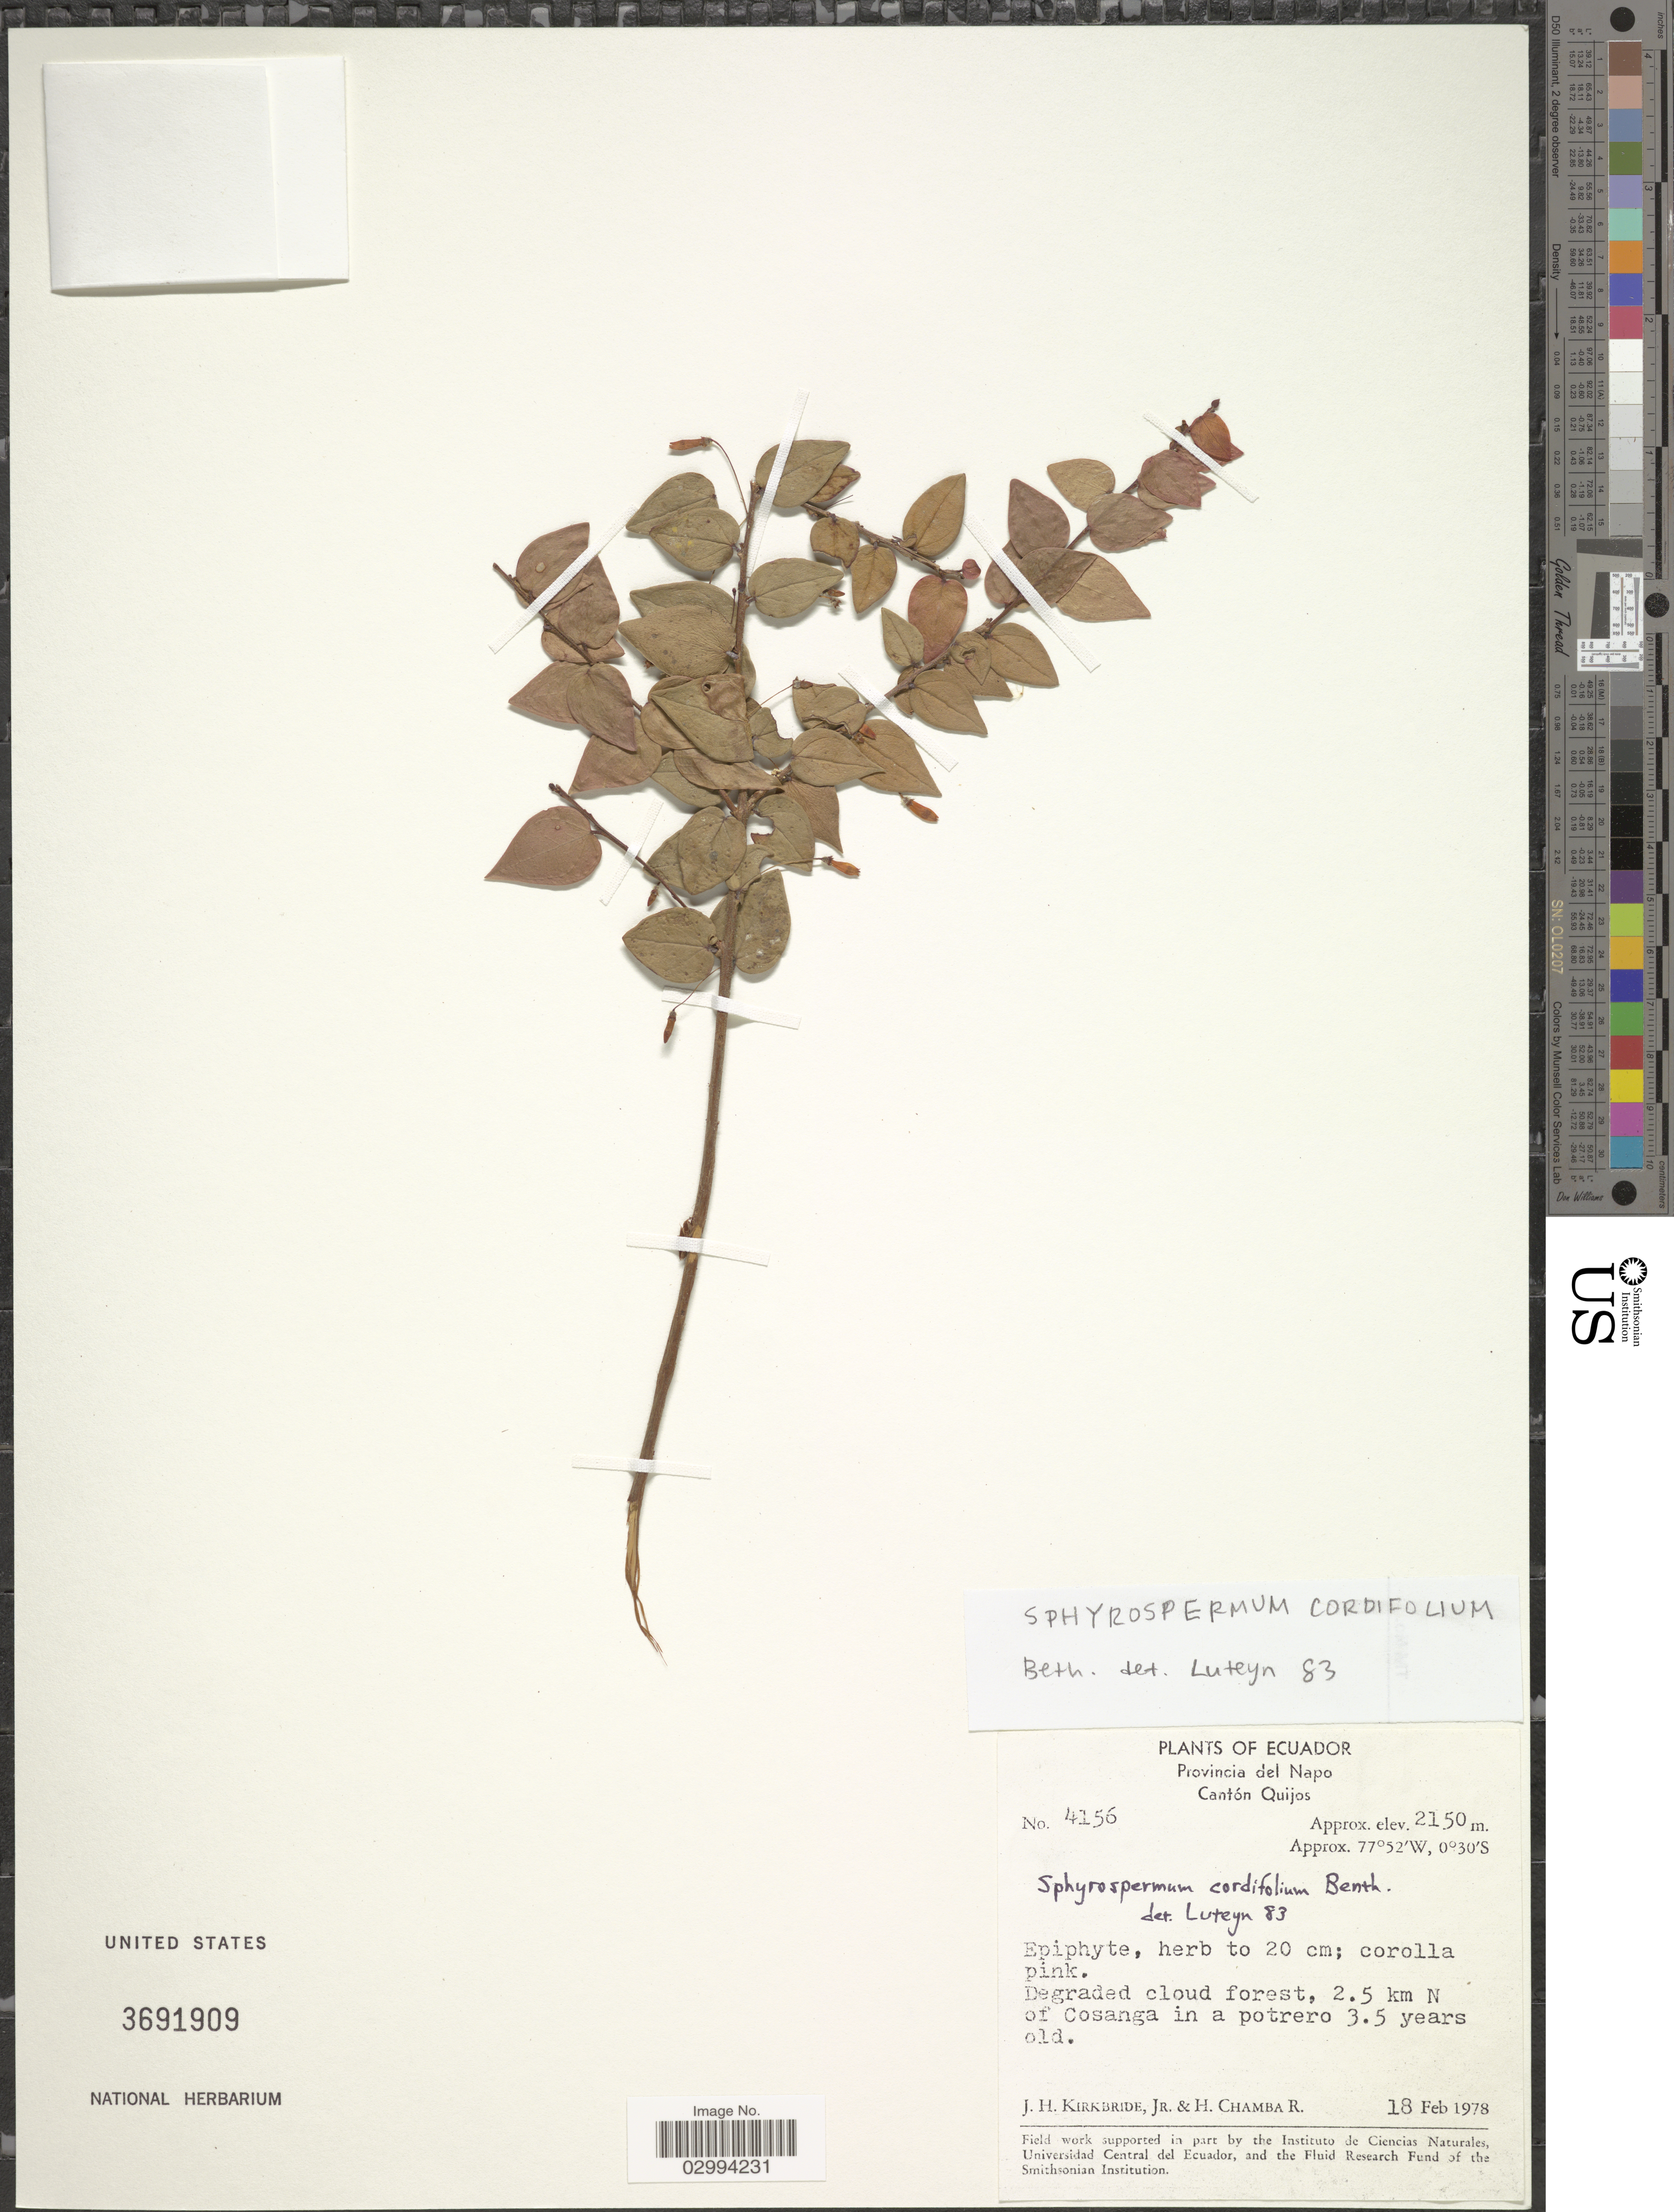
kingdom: Plantae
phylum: Tracheophyta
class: Magnoliopsida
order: Ericales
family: Ericaceae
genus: Sphyrospermum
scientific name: Sphyrospermum cordifolium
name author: Benth.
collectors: J. H. Kirkbride & H. Chamba R.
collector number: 4156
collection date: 1978-02-18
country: Ecuador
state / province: Napo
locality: Provincia del Napo, Cantón Quijos, Degraded cloud forest, 2.5 km N of Cosanga in a potrero 3.5 years old.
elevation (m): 2150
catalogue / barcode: US 3691909